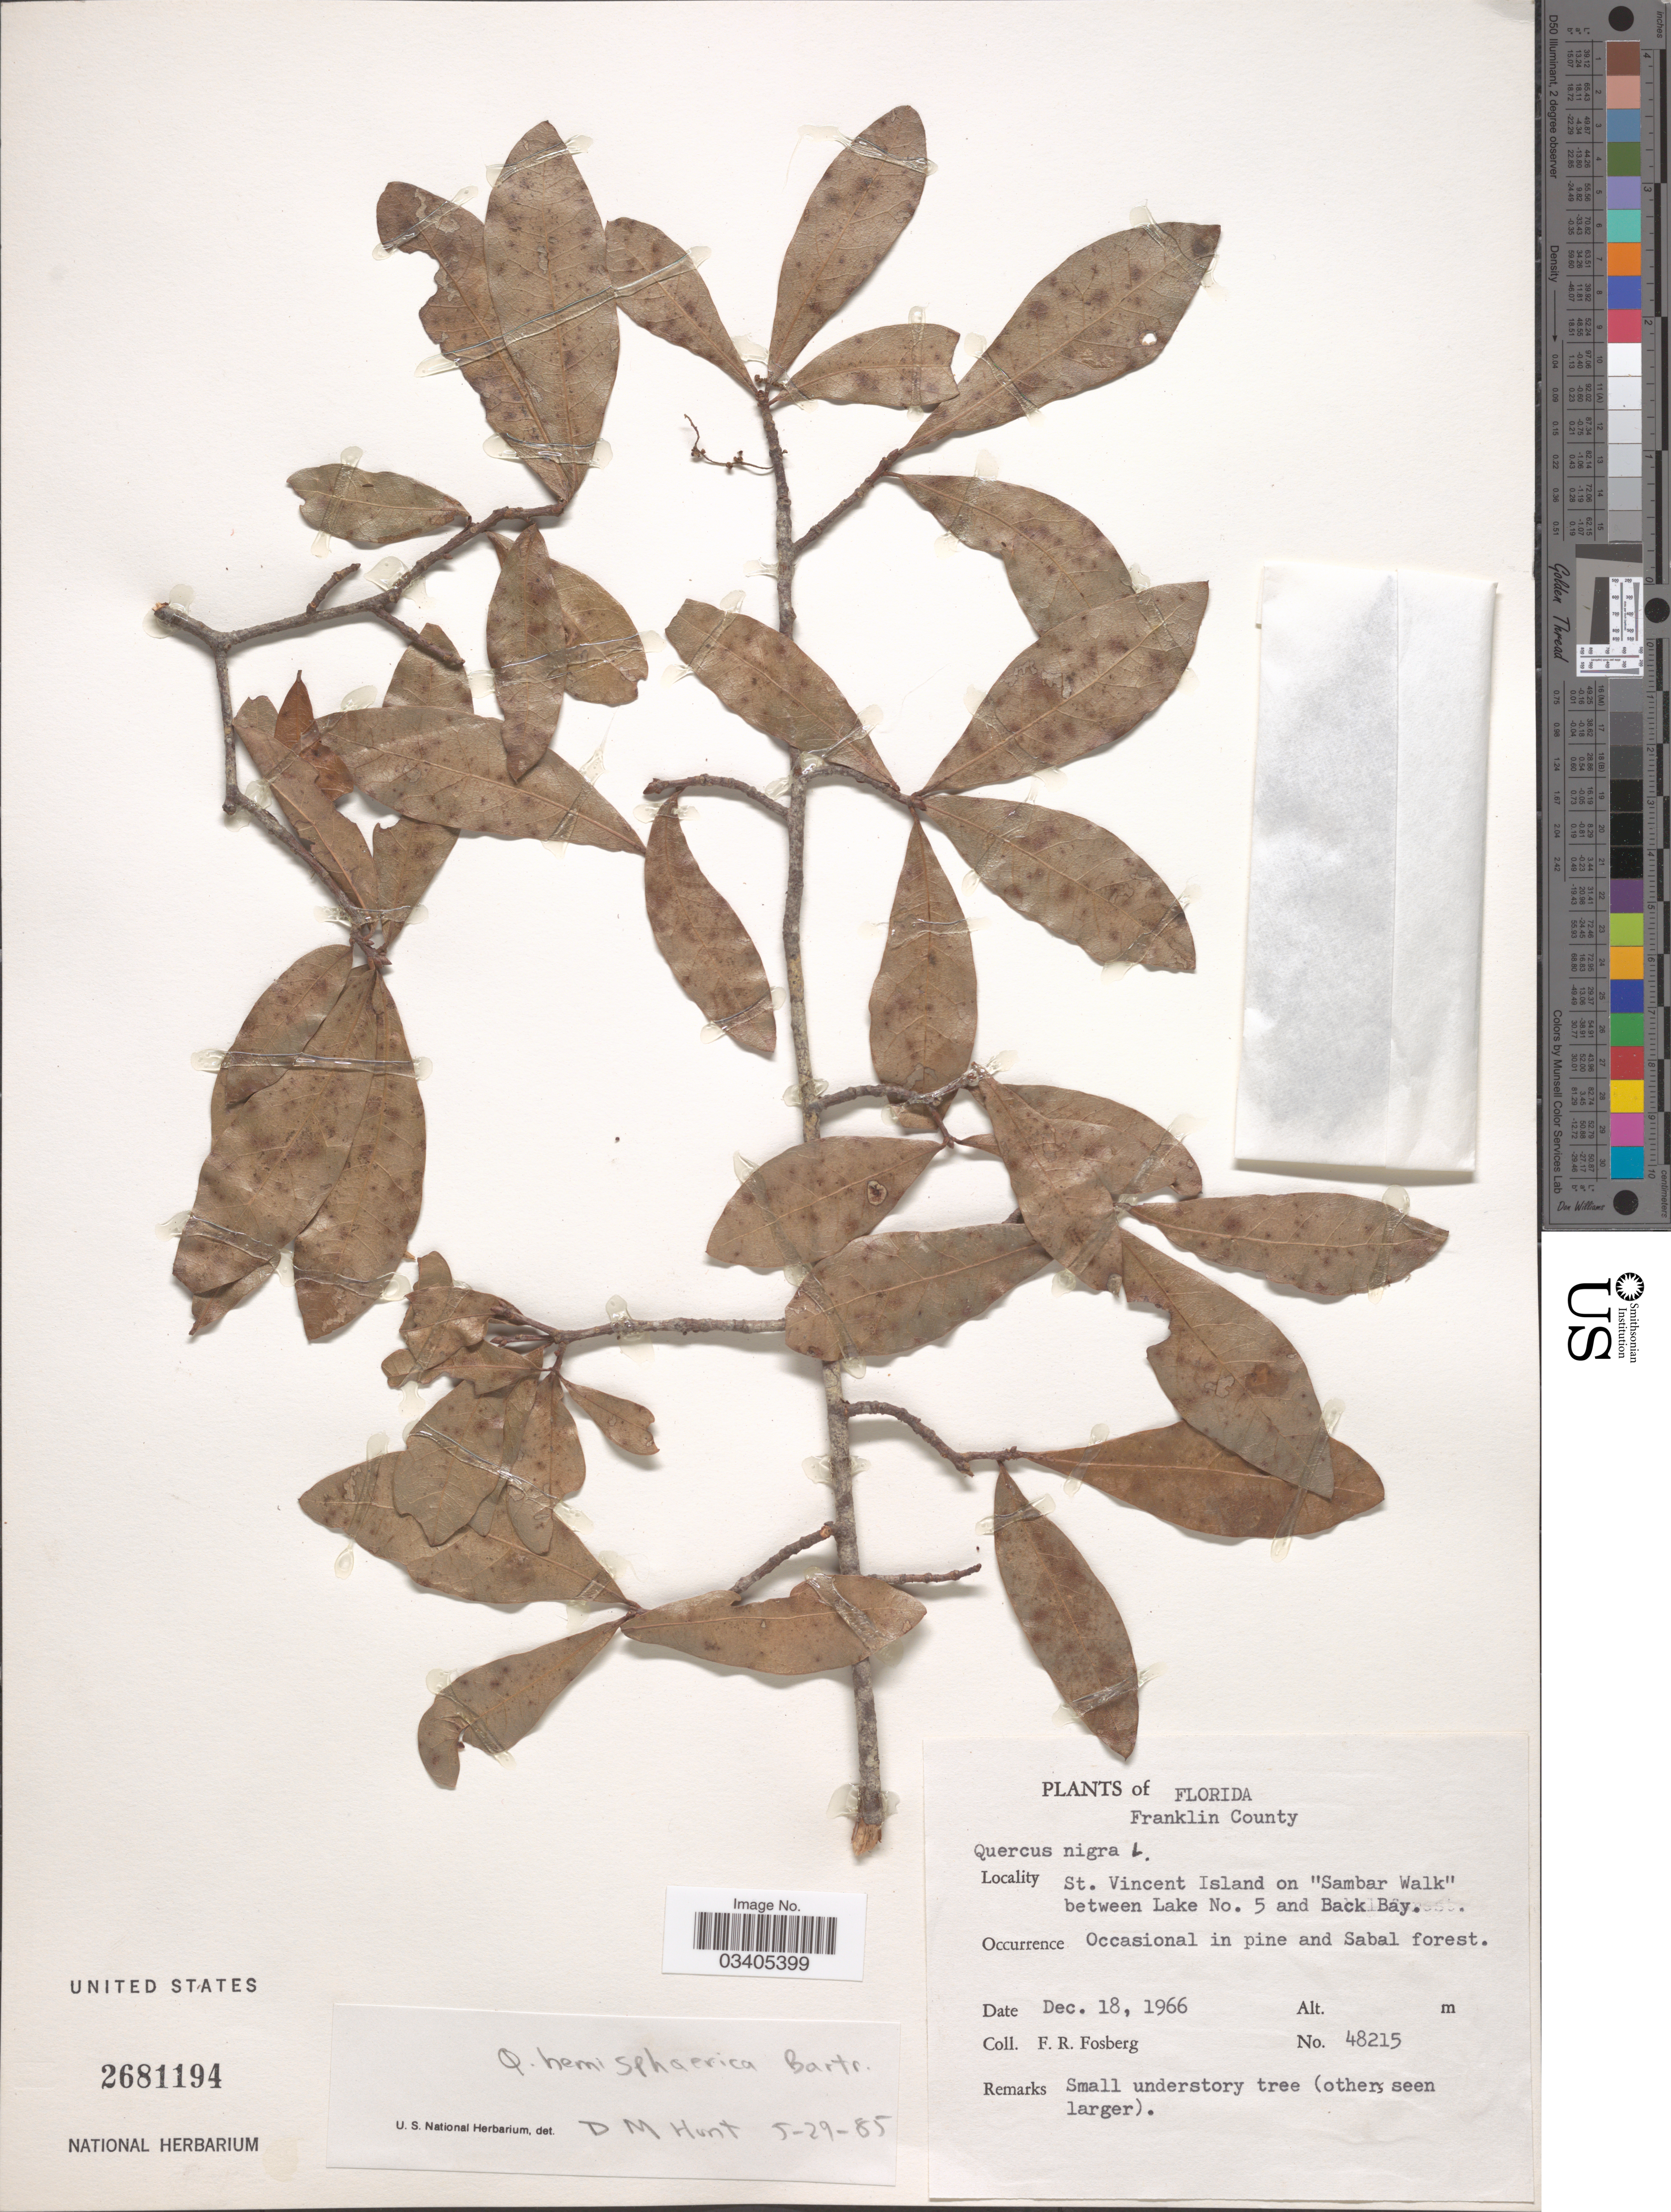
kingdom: Plantae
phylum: Tracheophyta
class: Magnoliopsida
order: Fagales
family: Fagaceae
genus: Quercus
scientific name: Quercus hemisphaerica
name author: W. Bartram ex Willd.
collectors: F. R. Fosberg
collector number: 48215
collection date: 1966-12-18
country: United States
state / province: Florida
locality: Franklin County. St. Vincent Island on "Sambar Walk" between Lake no. 5 and Back Bay.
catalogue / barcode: US 2681194